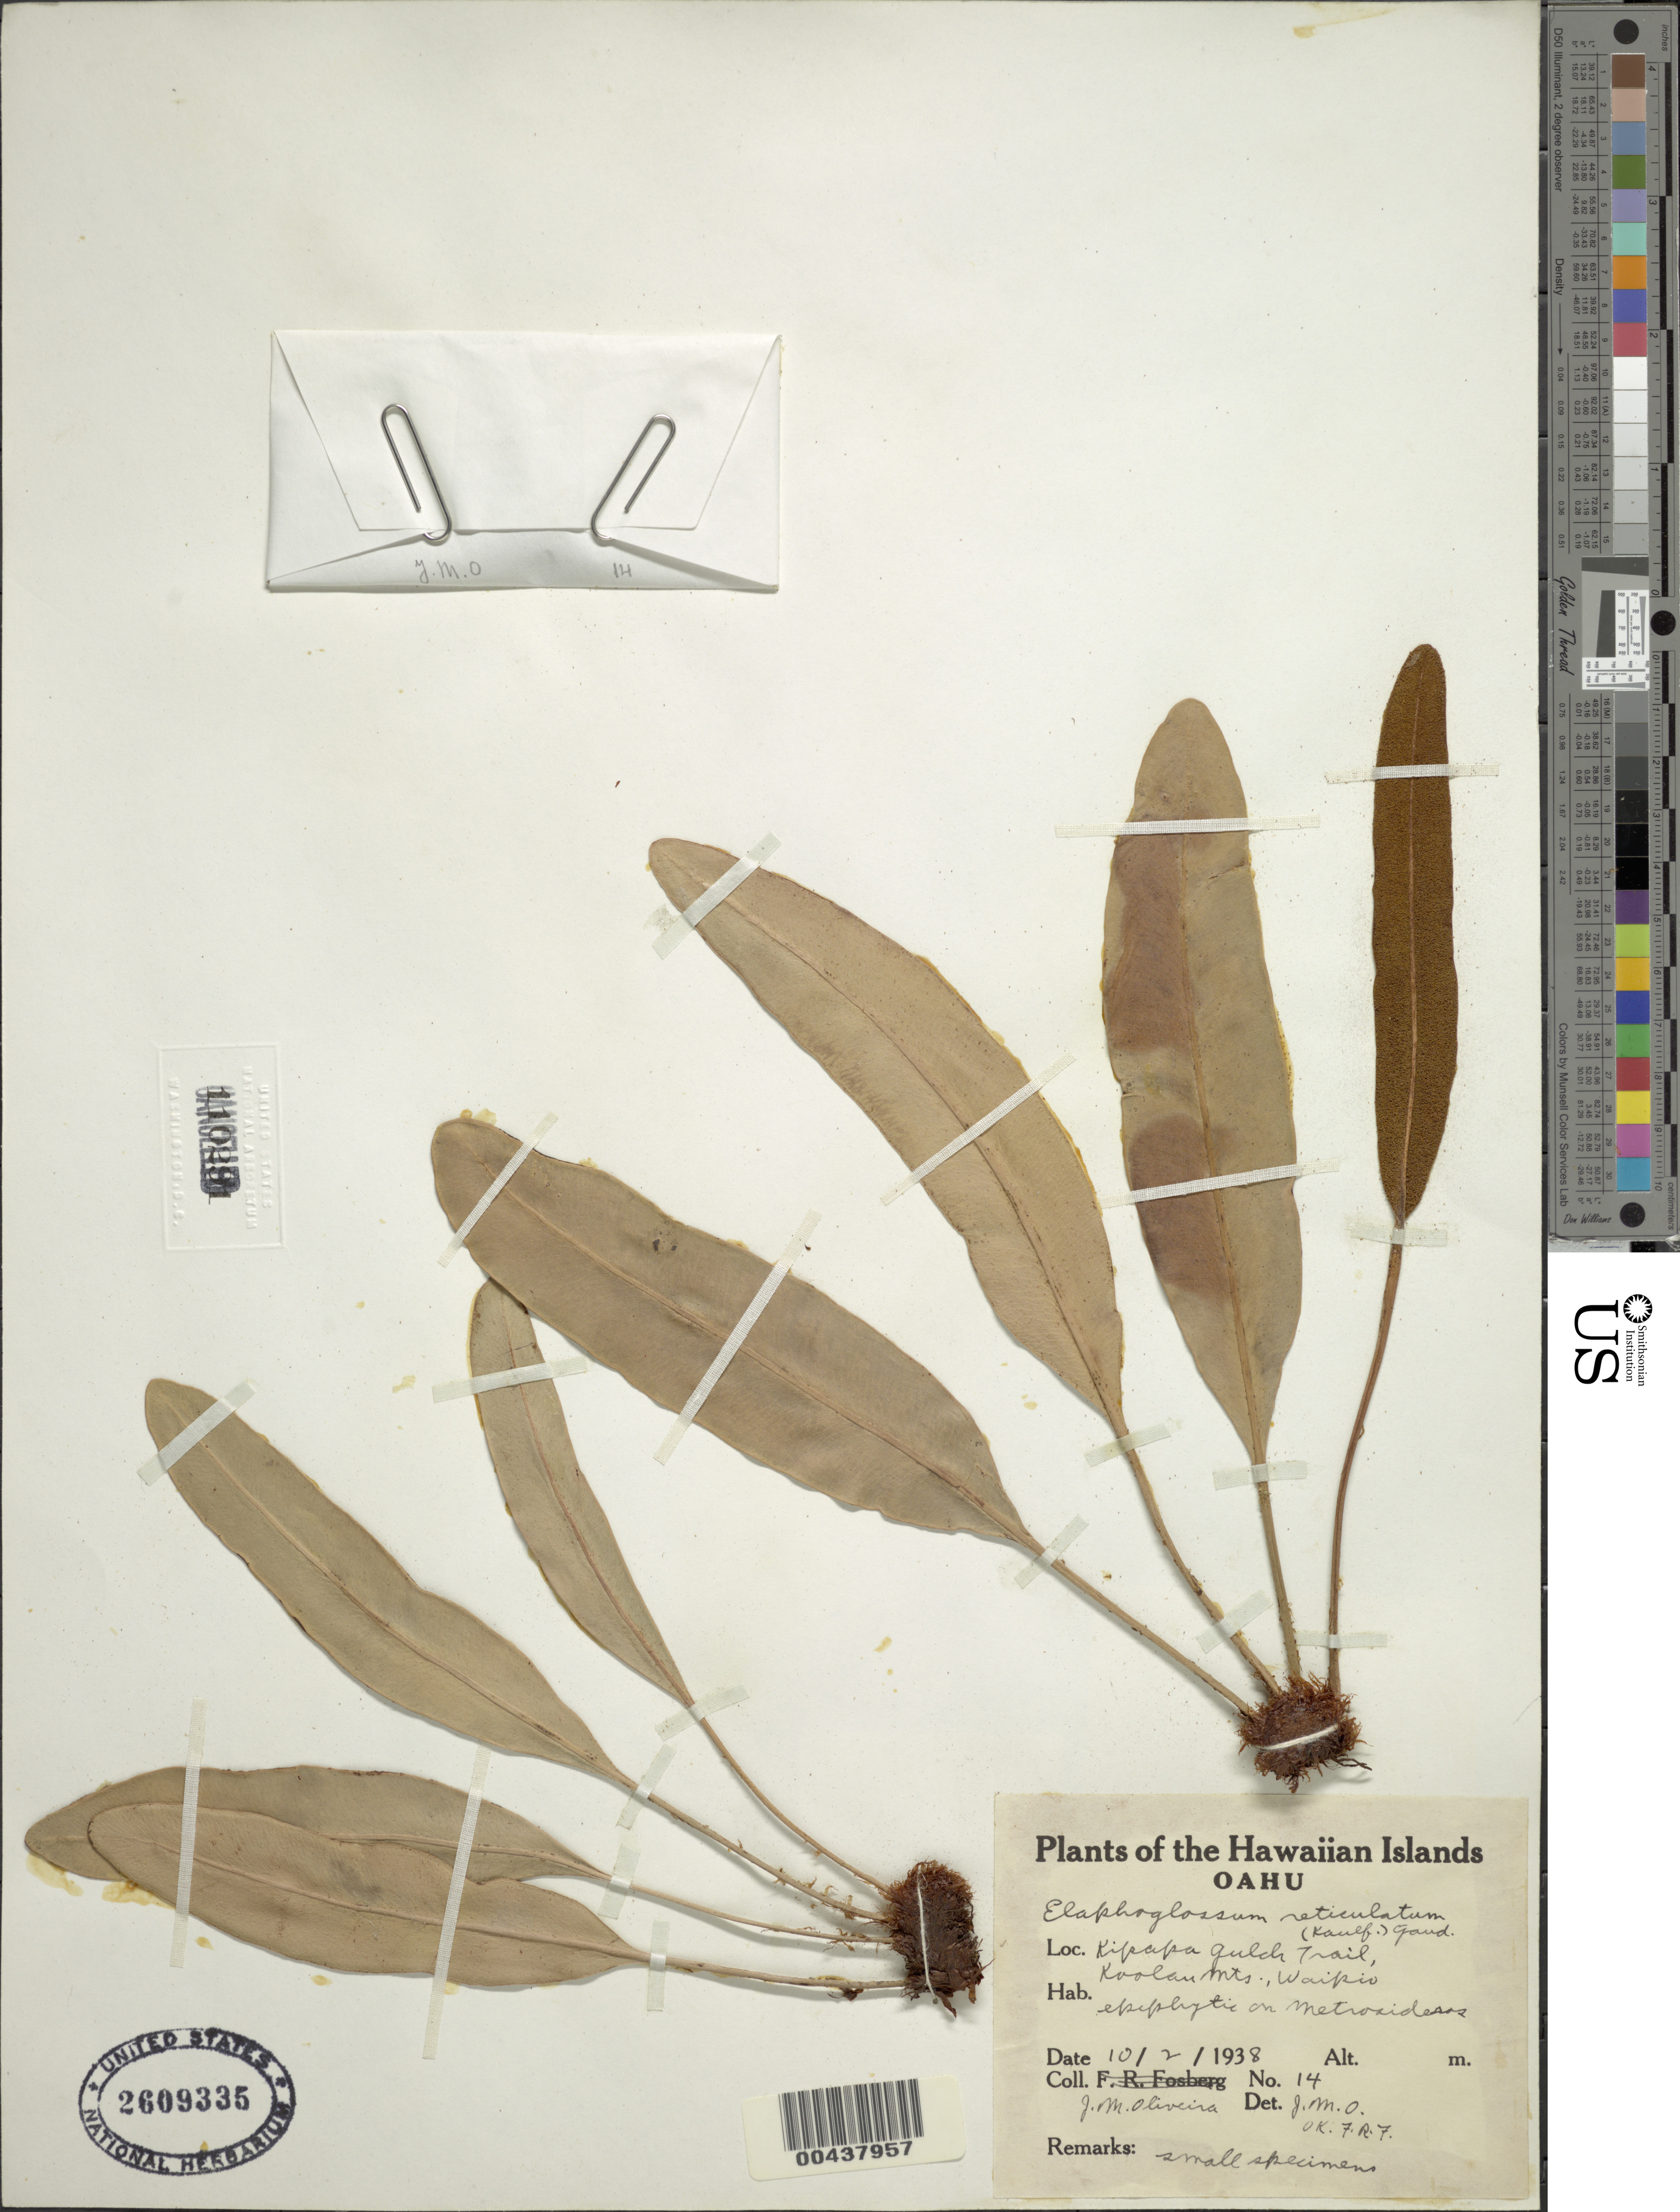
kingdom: Plantae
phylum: Tracheophyta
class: Polypodiopsida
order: Polypodiales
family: Dryopteridaceae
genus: Elaphoglossum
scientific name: Elaphoglossum crassifolium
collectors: J. Oliveira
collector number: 14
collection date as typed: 10 Feb 1938 or 2 Oct 1938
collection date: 1938-02-10 or 1938-10-02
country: United States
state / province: Hawaii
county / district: Honolulu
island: Oahu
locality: Kipapa Gulch Trail, Koolau Mts., Waipio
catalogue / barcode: US 2609335